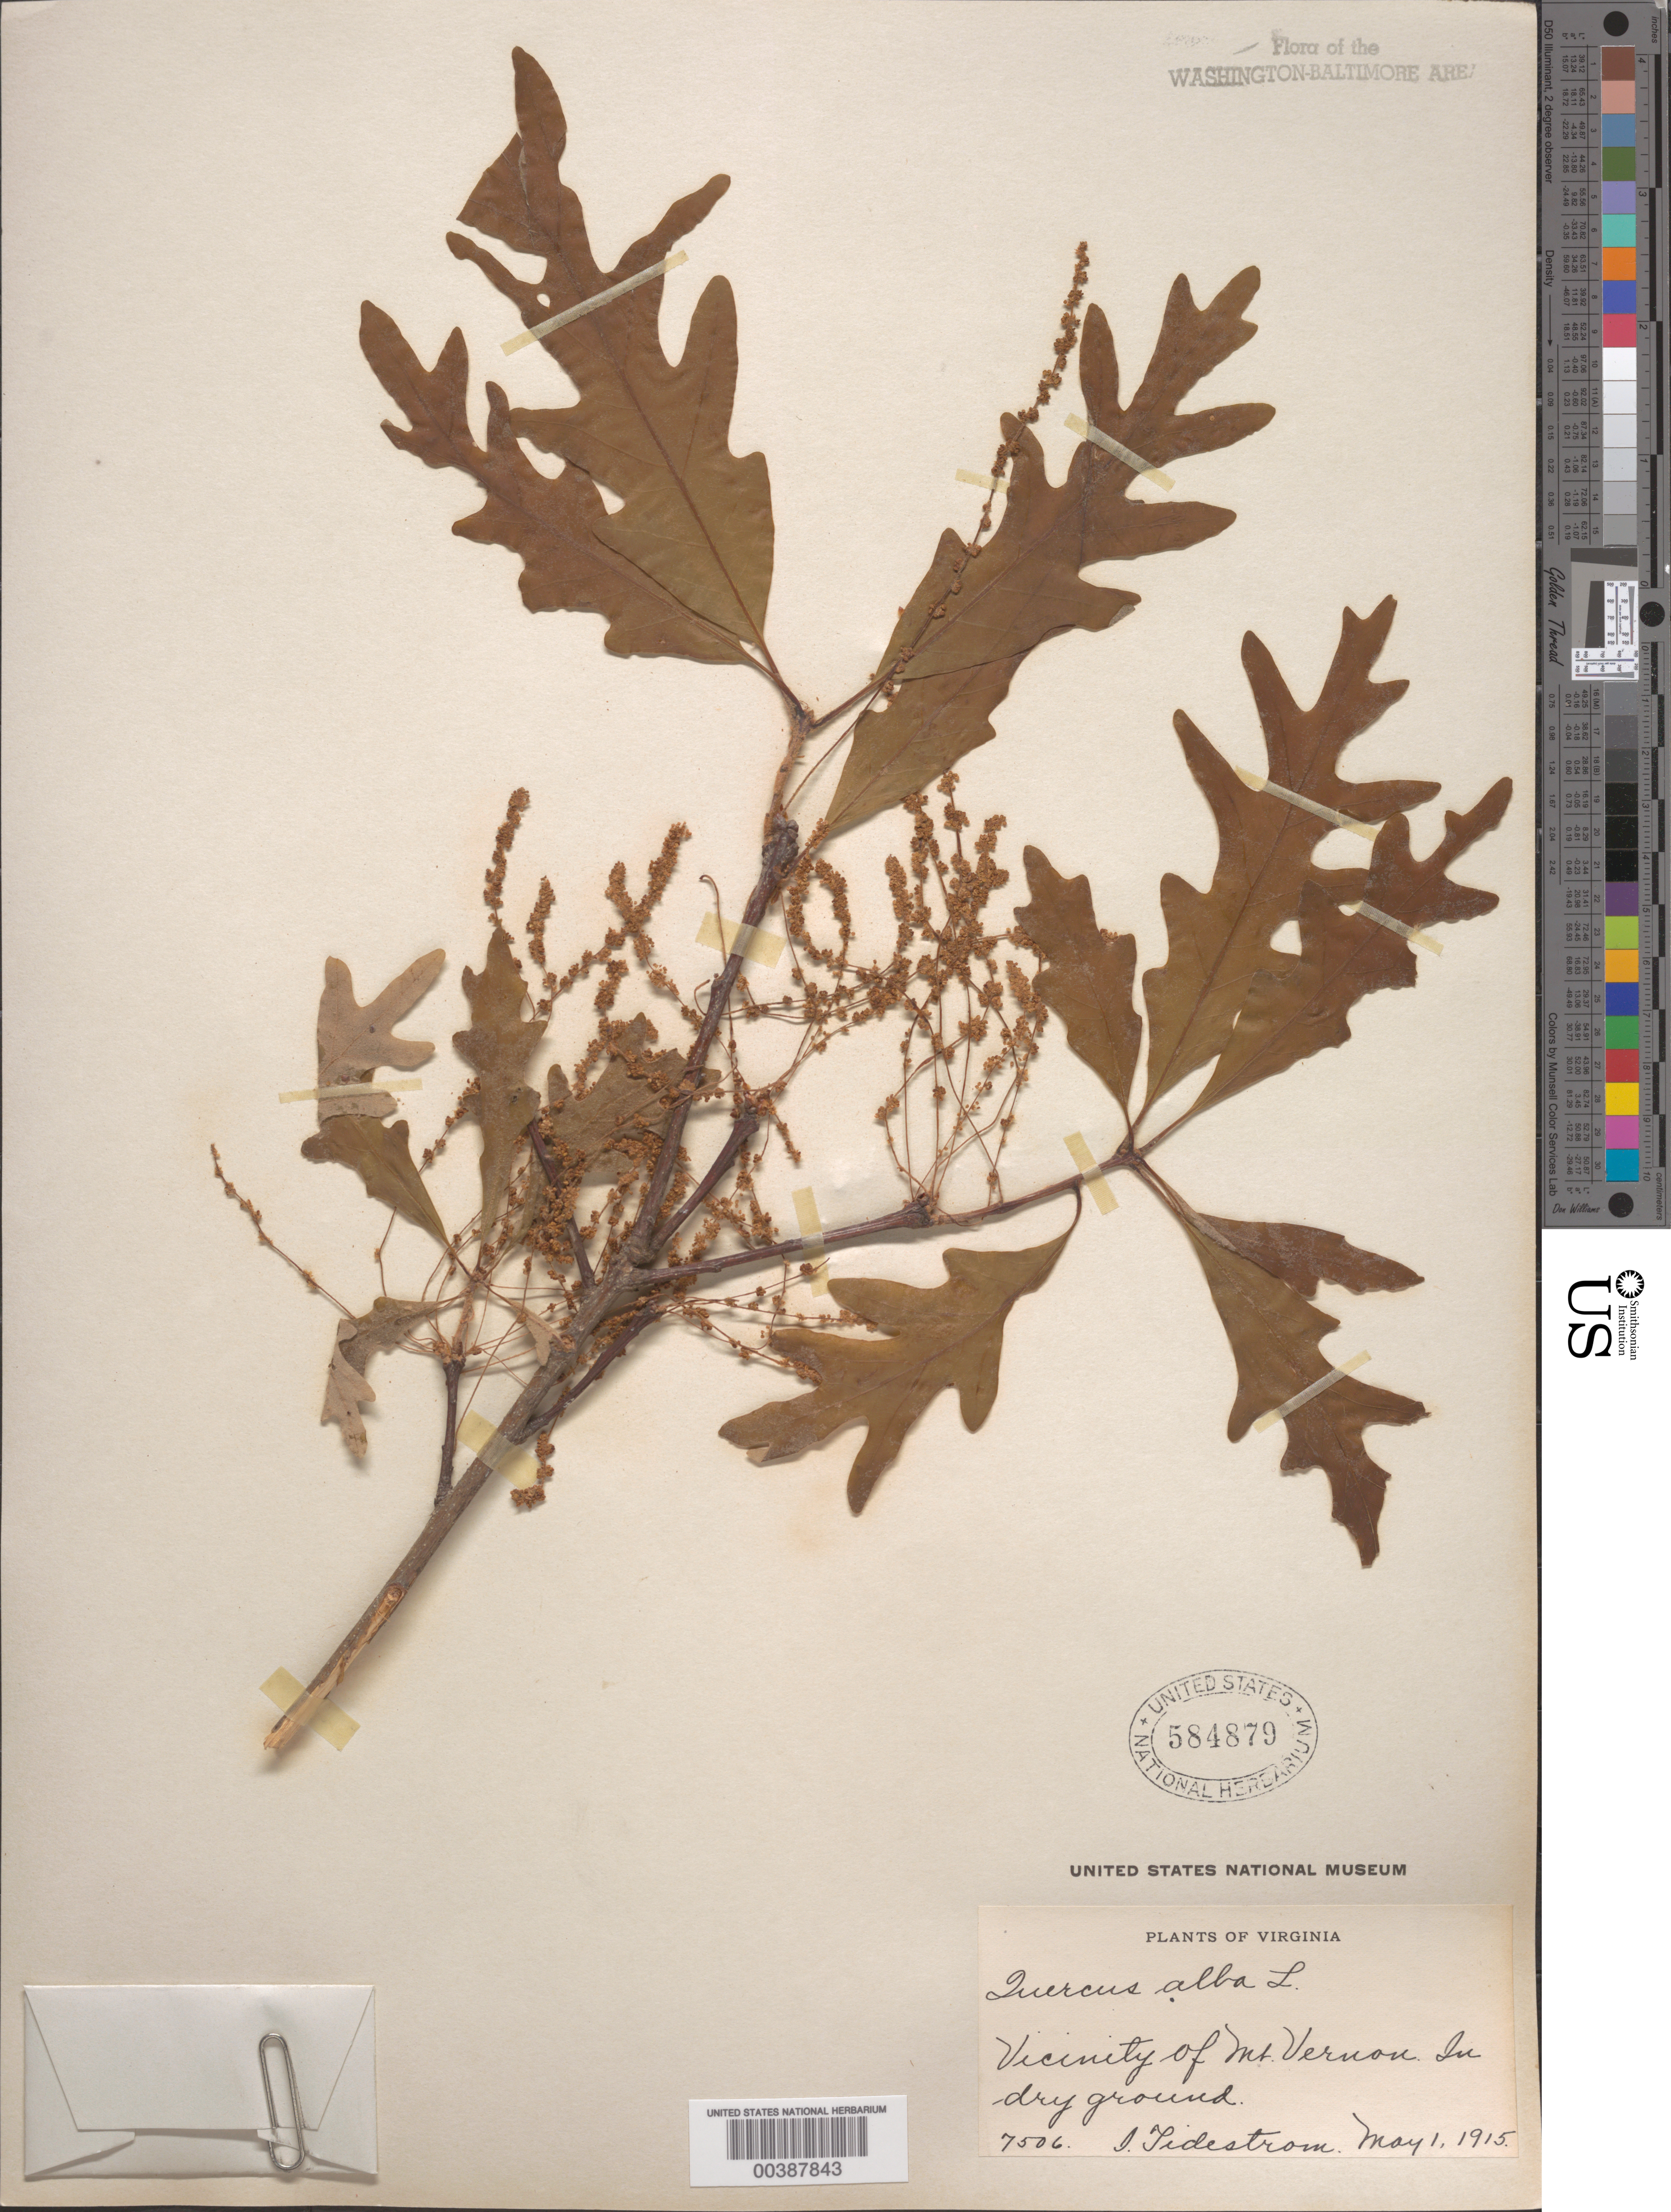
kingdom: Plantae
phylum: Tracheophyta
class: Magnoliopsida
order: Fagales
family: Fagaceae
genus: Quercus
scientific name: Quercus alba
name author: L.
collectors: I. F. Tidestrom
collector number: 7506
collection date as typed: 01 May 1915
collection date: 1915-05-01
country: United States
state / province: Virginia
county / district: Fairfax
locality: Mount Vernon vicinity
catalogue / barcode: US 584879